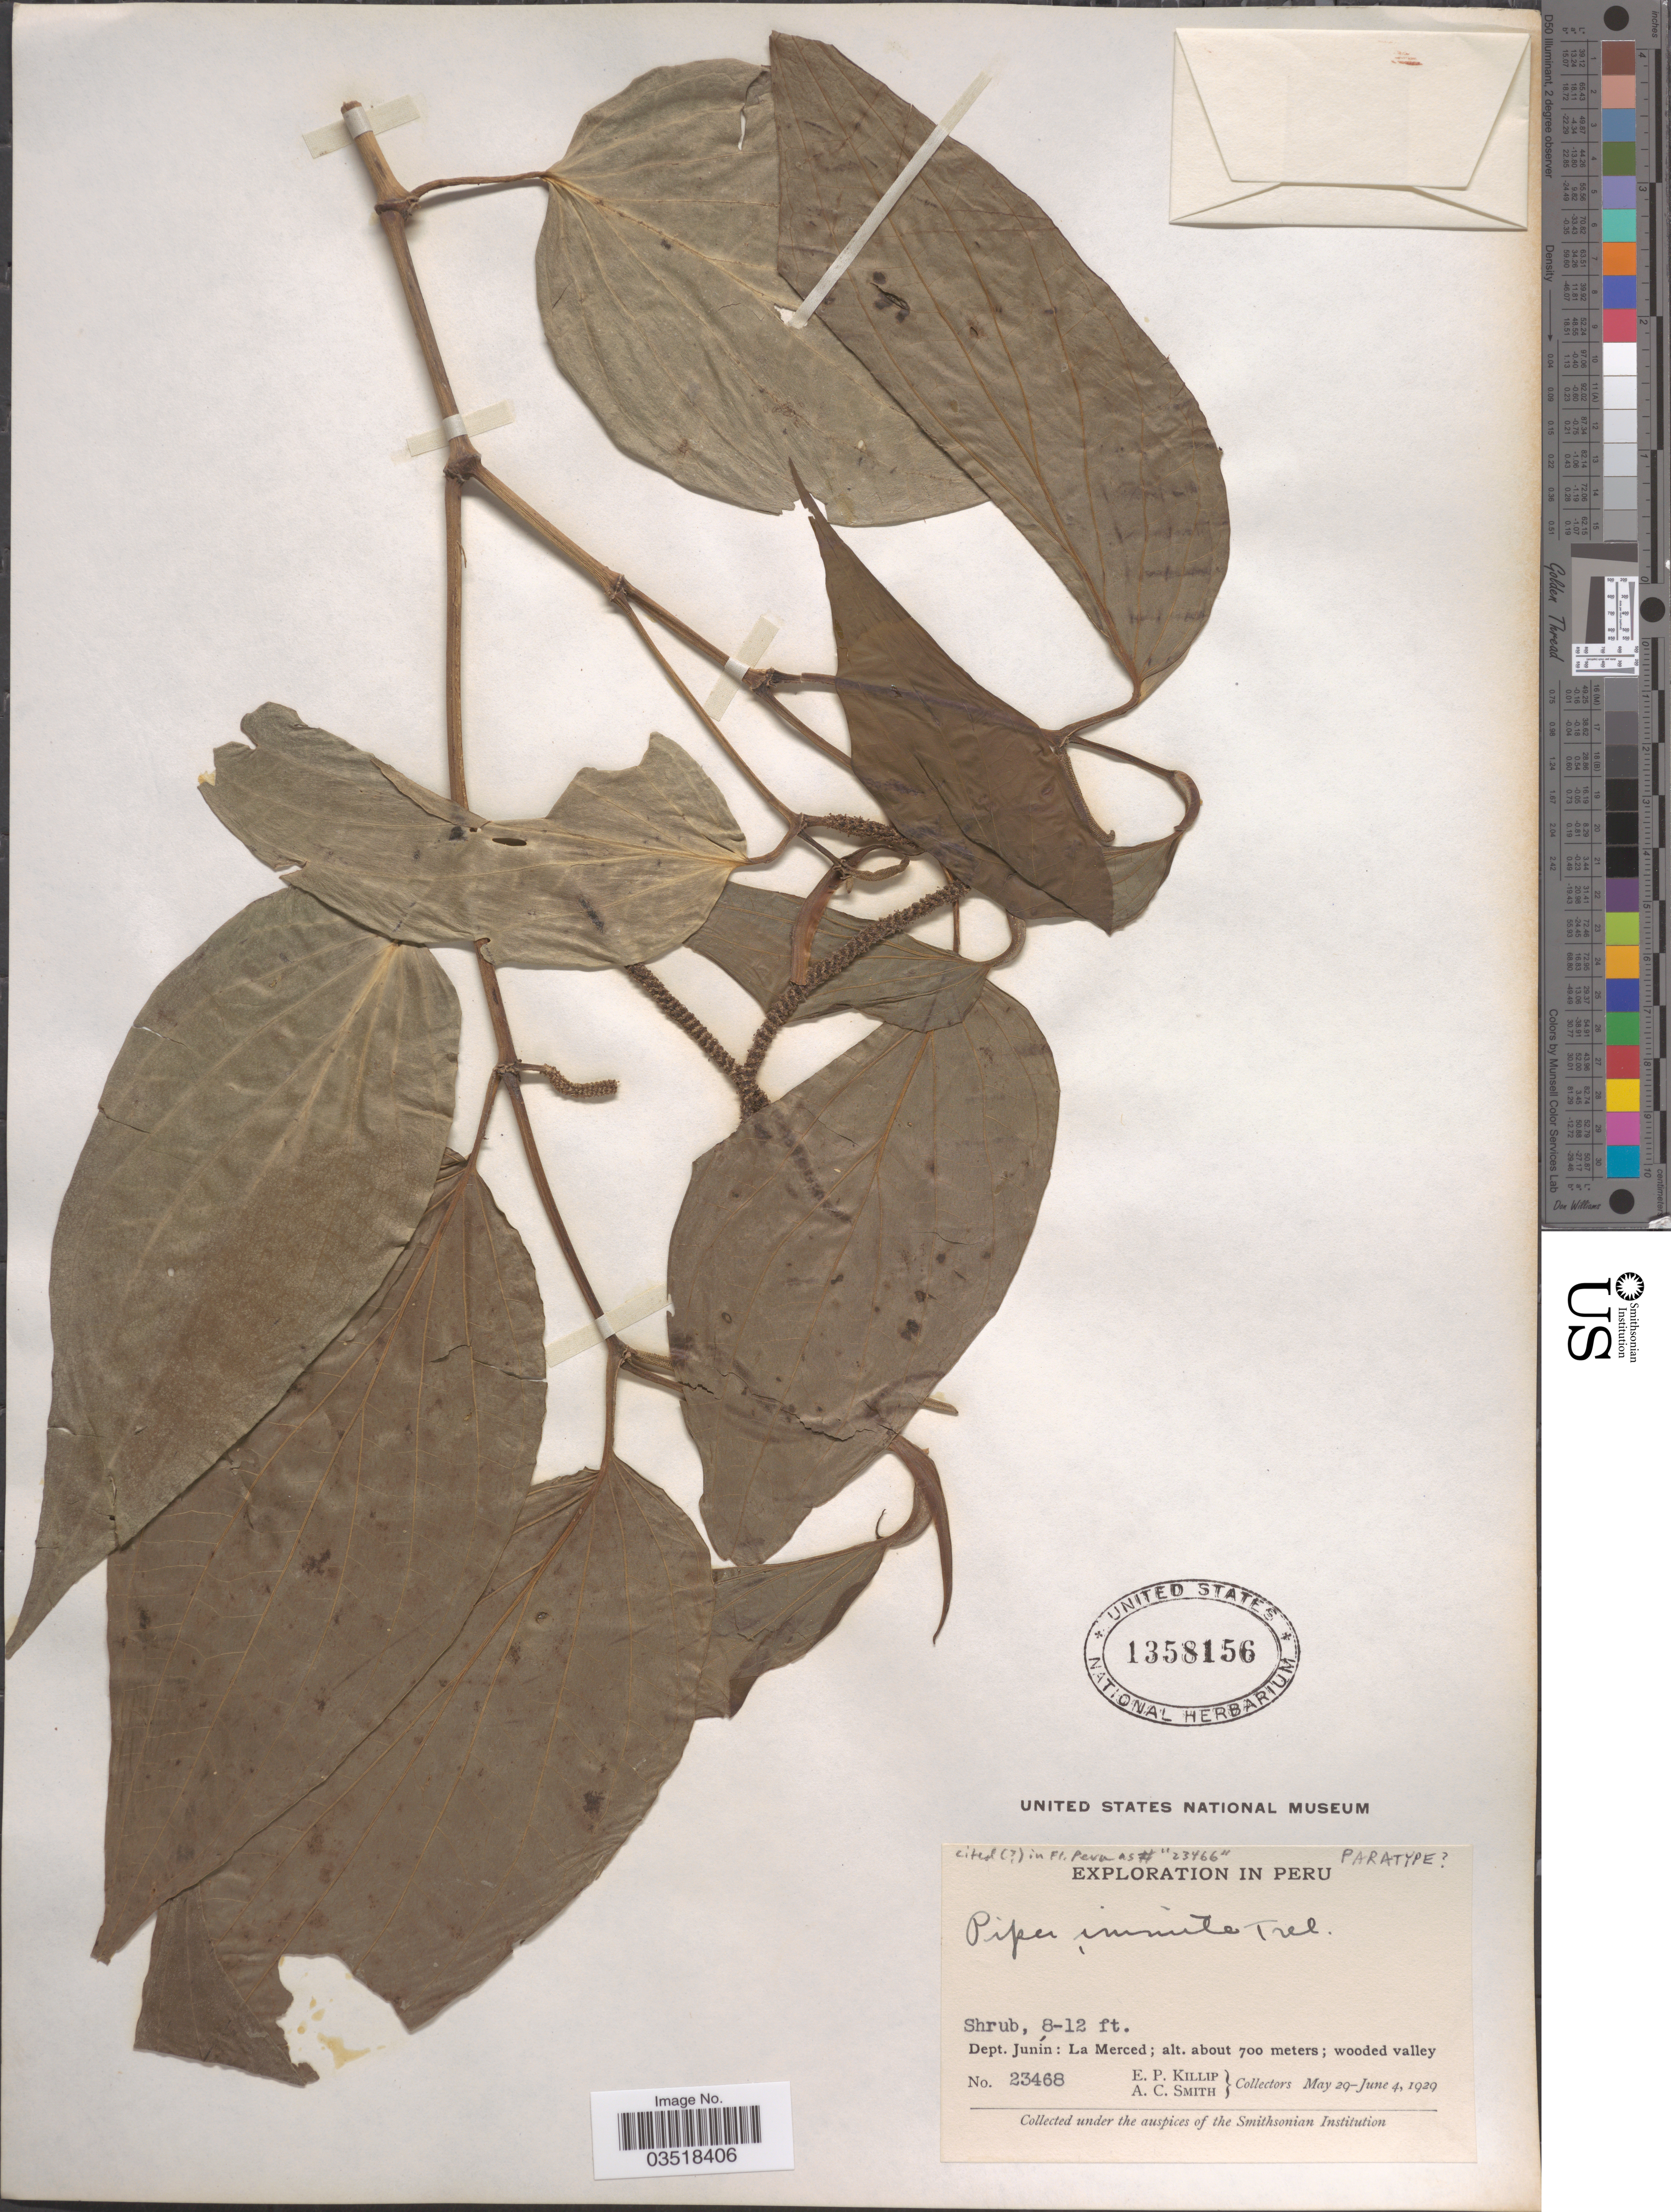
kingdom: Plantae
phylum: Tracheophyta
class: Magnoliopsida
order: Piperales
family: Piperaceae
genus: Piper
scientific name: Piper immite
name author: Trel. in J.F. Macbr.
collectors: E. P. Killip & A. C. Smith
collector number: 23468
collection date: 1929-05-29/1929-06-04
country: Peru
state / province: Junín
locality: Dept. Junín: La Merced.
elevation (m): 700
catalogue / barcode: US 1358156